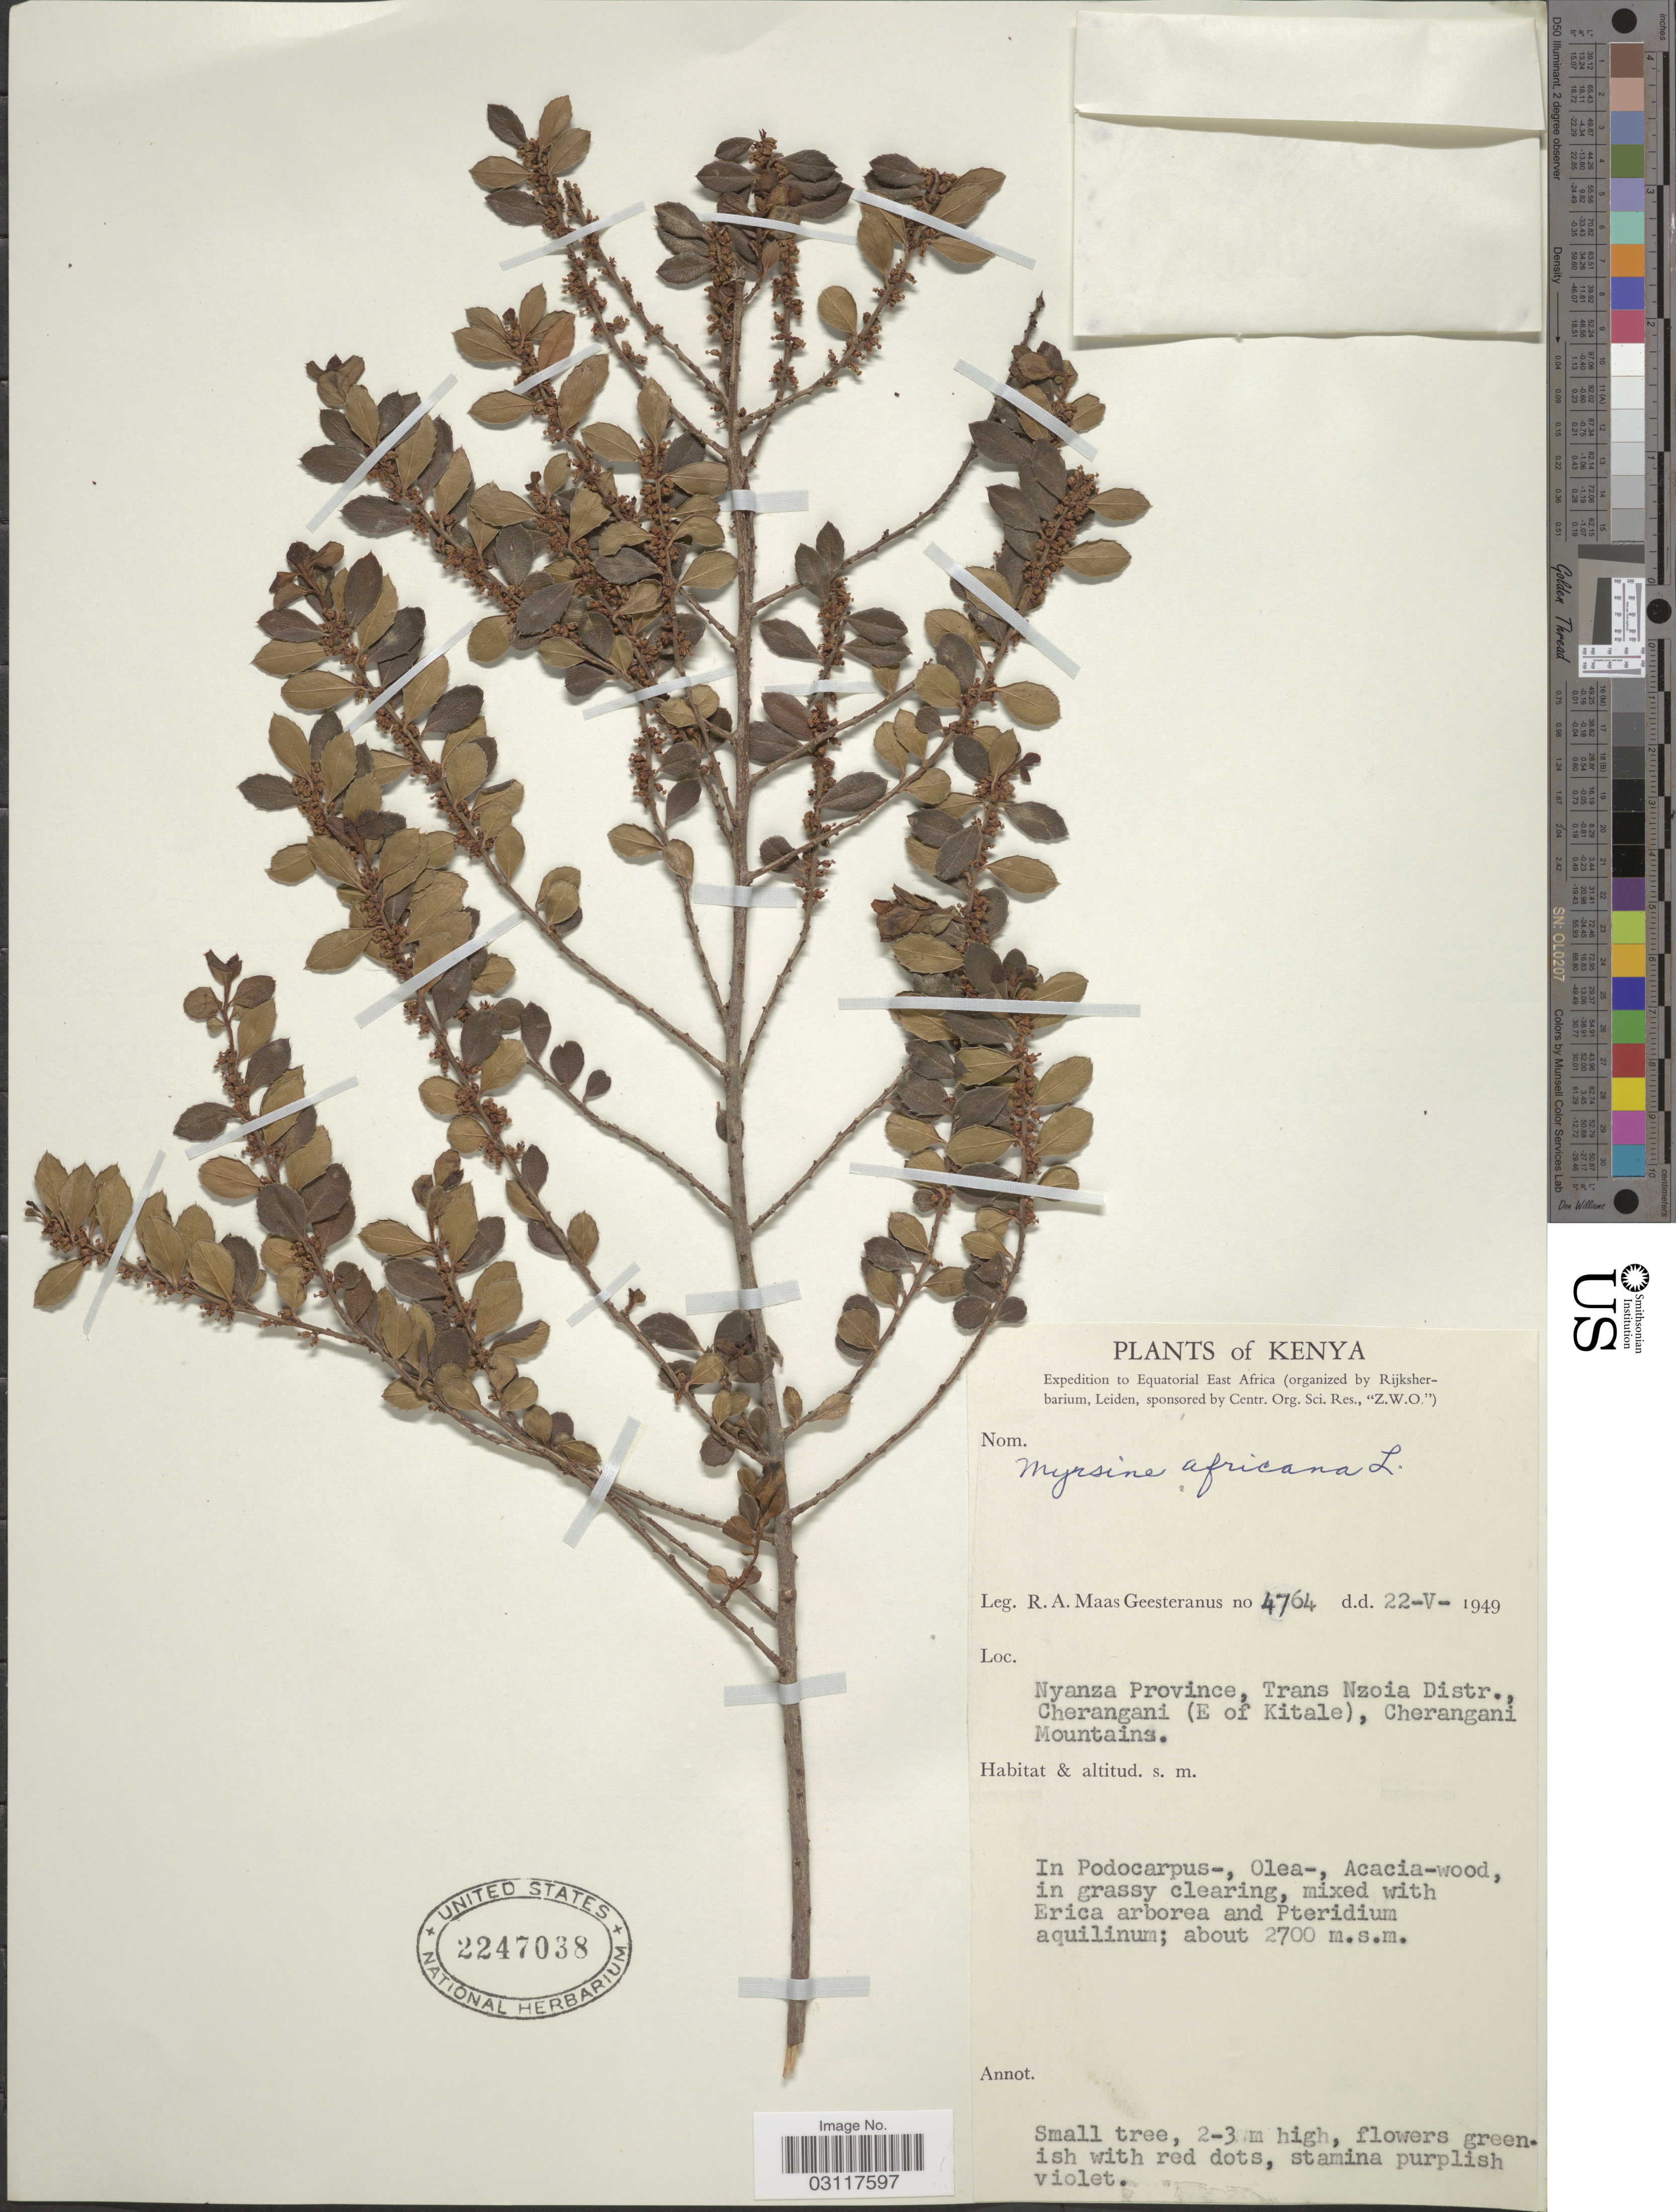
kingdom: Plantae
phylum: Tracheophyta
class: Magnoliopsida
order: Ericales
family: Primulaceae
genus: Myrsine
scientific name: Myrsine africana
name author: L.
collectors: R. A. Maas Geesteranus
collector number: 4764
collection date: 1949-05-22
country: Kenya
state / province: Trans Nzoia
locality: Kenya, Nyanza Province, Trans Nzoia Distr., Cherangani (E of Ketale), Cherangani Mountains.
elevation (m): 2700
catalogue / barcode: US 2247038